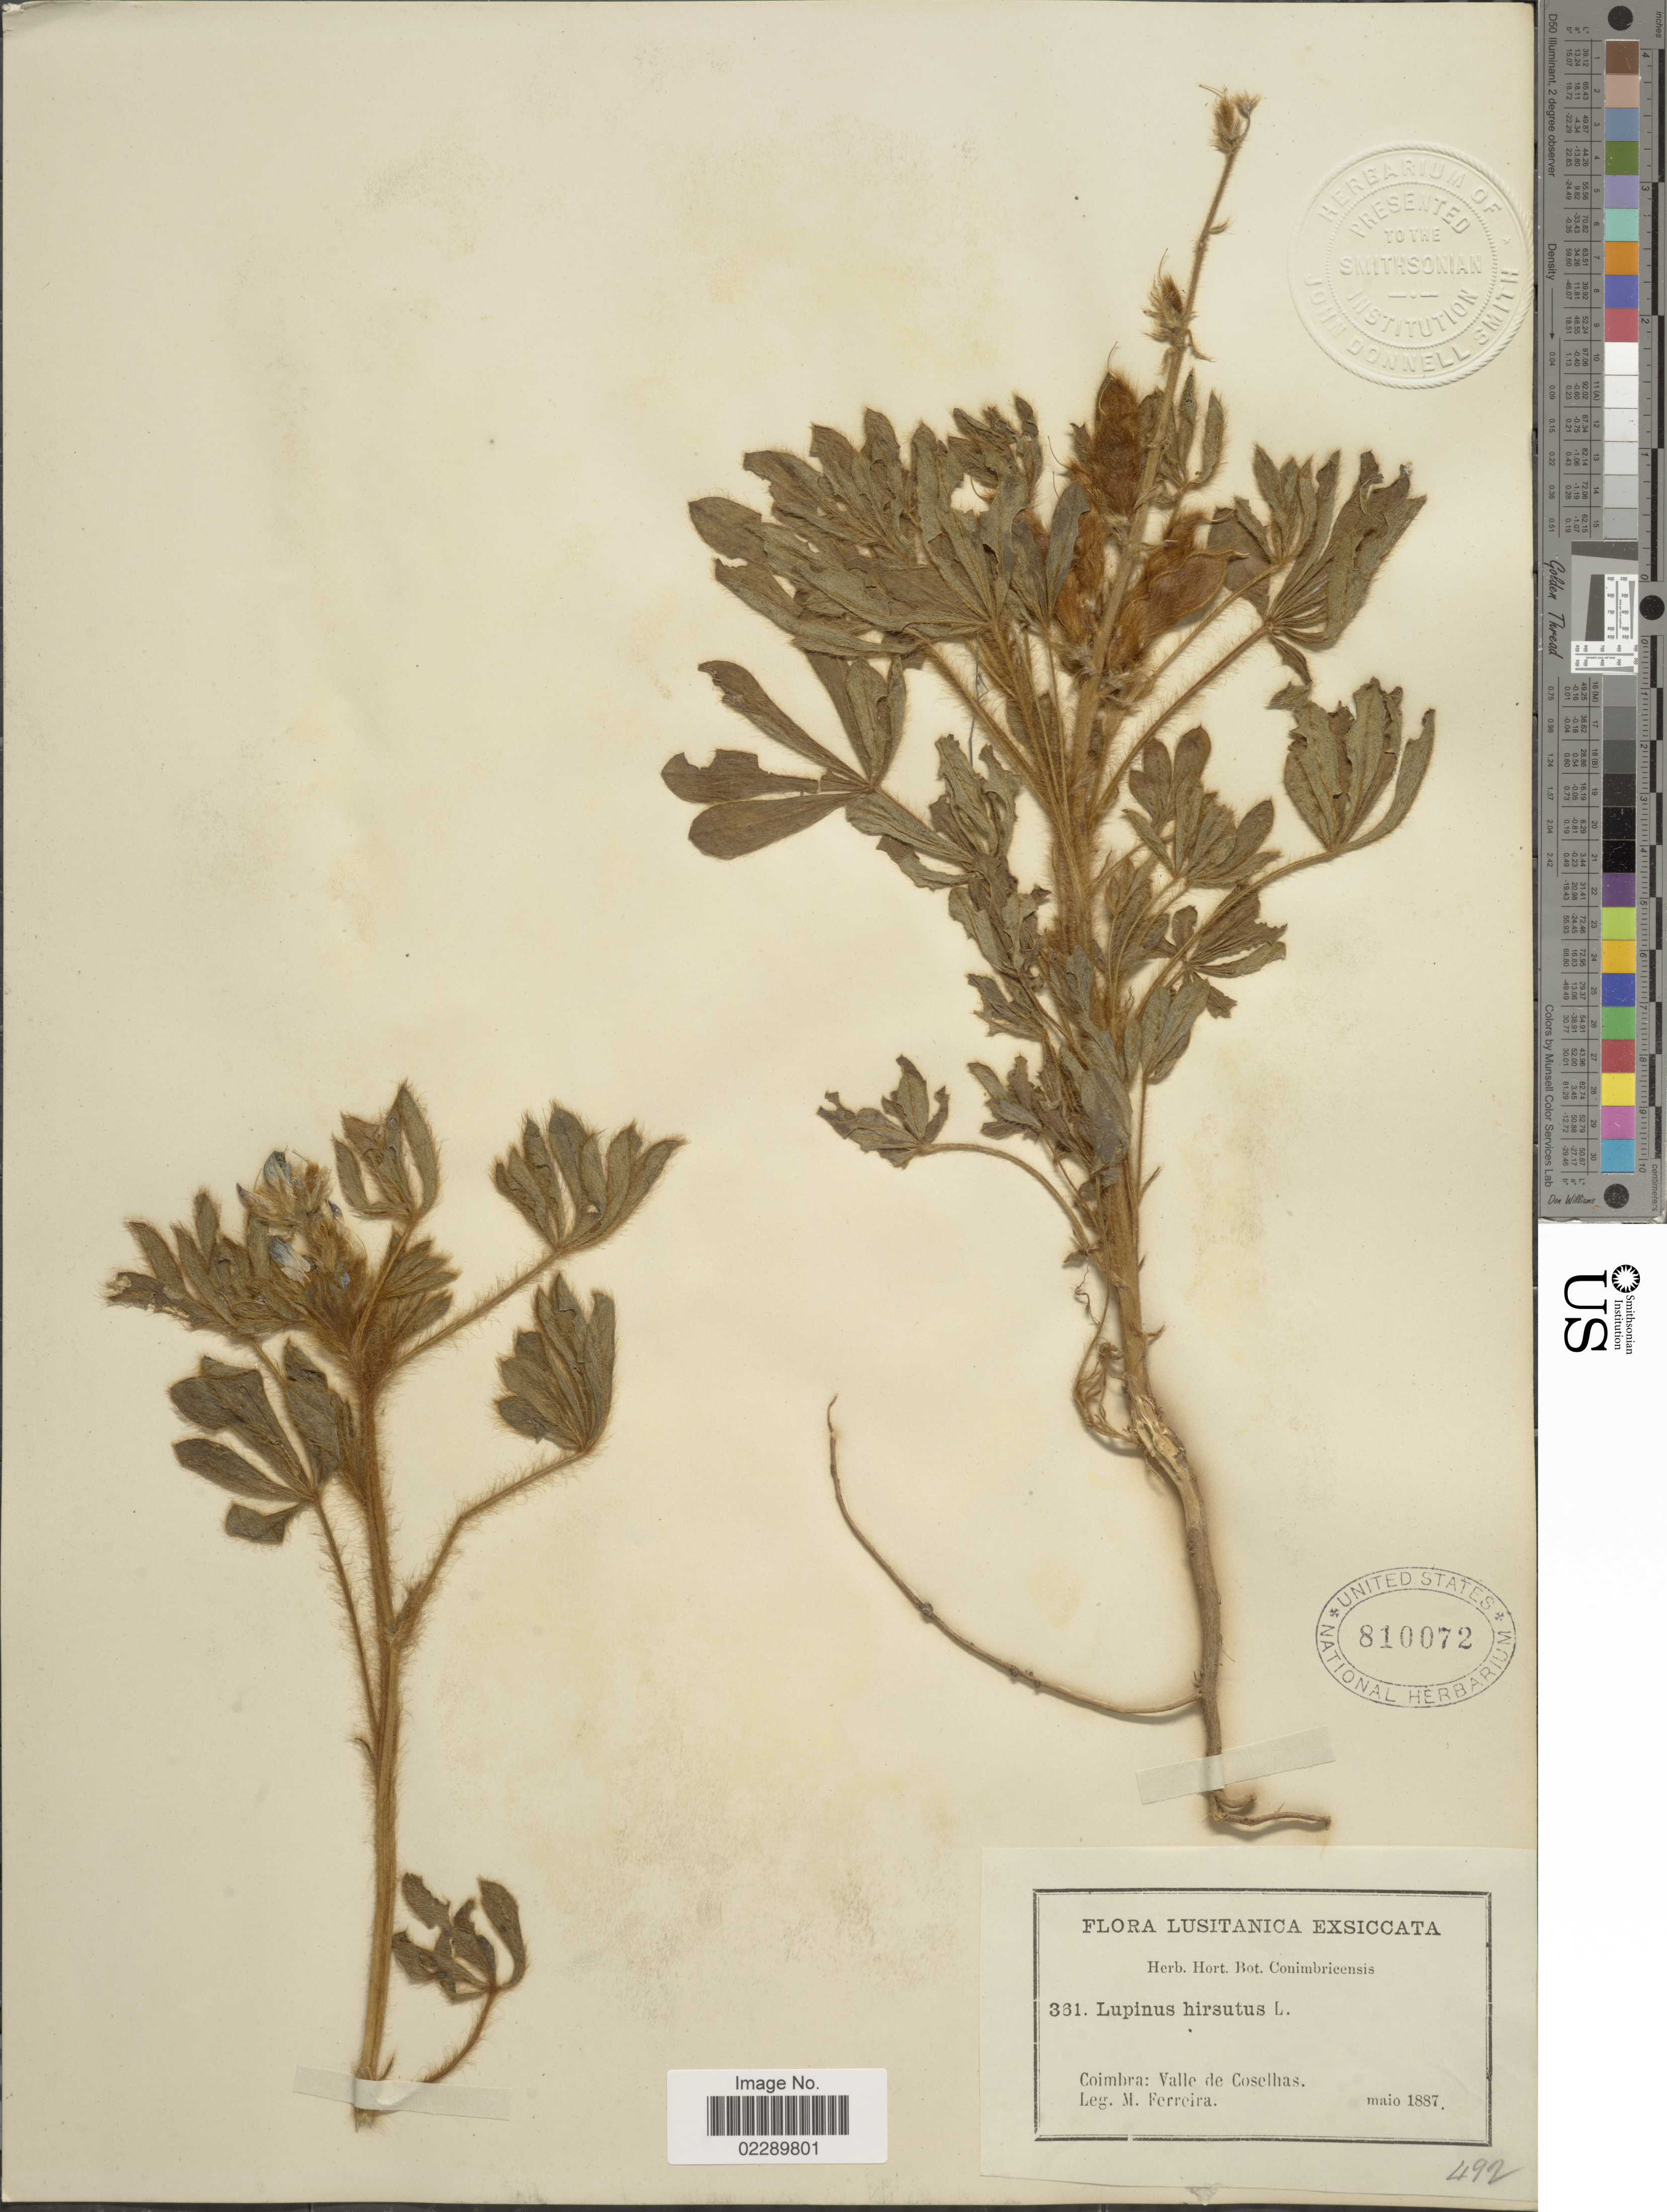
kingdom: Plantae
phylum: Tracheophyta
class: Magnoliopsida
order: Fabales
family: Fabaceae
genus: Lupinus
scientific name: Lupinus pilosus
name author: L.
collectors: M. Ferreira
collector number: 361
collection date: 1887-05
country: Portugal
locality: Lusitanica. Coimbra: Valle de Coselhas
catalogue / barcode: US 810072